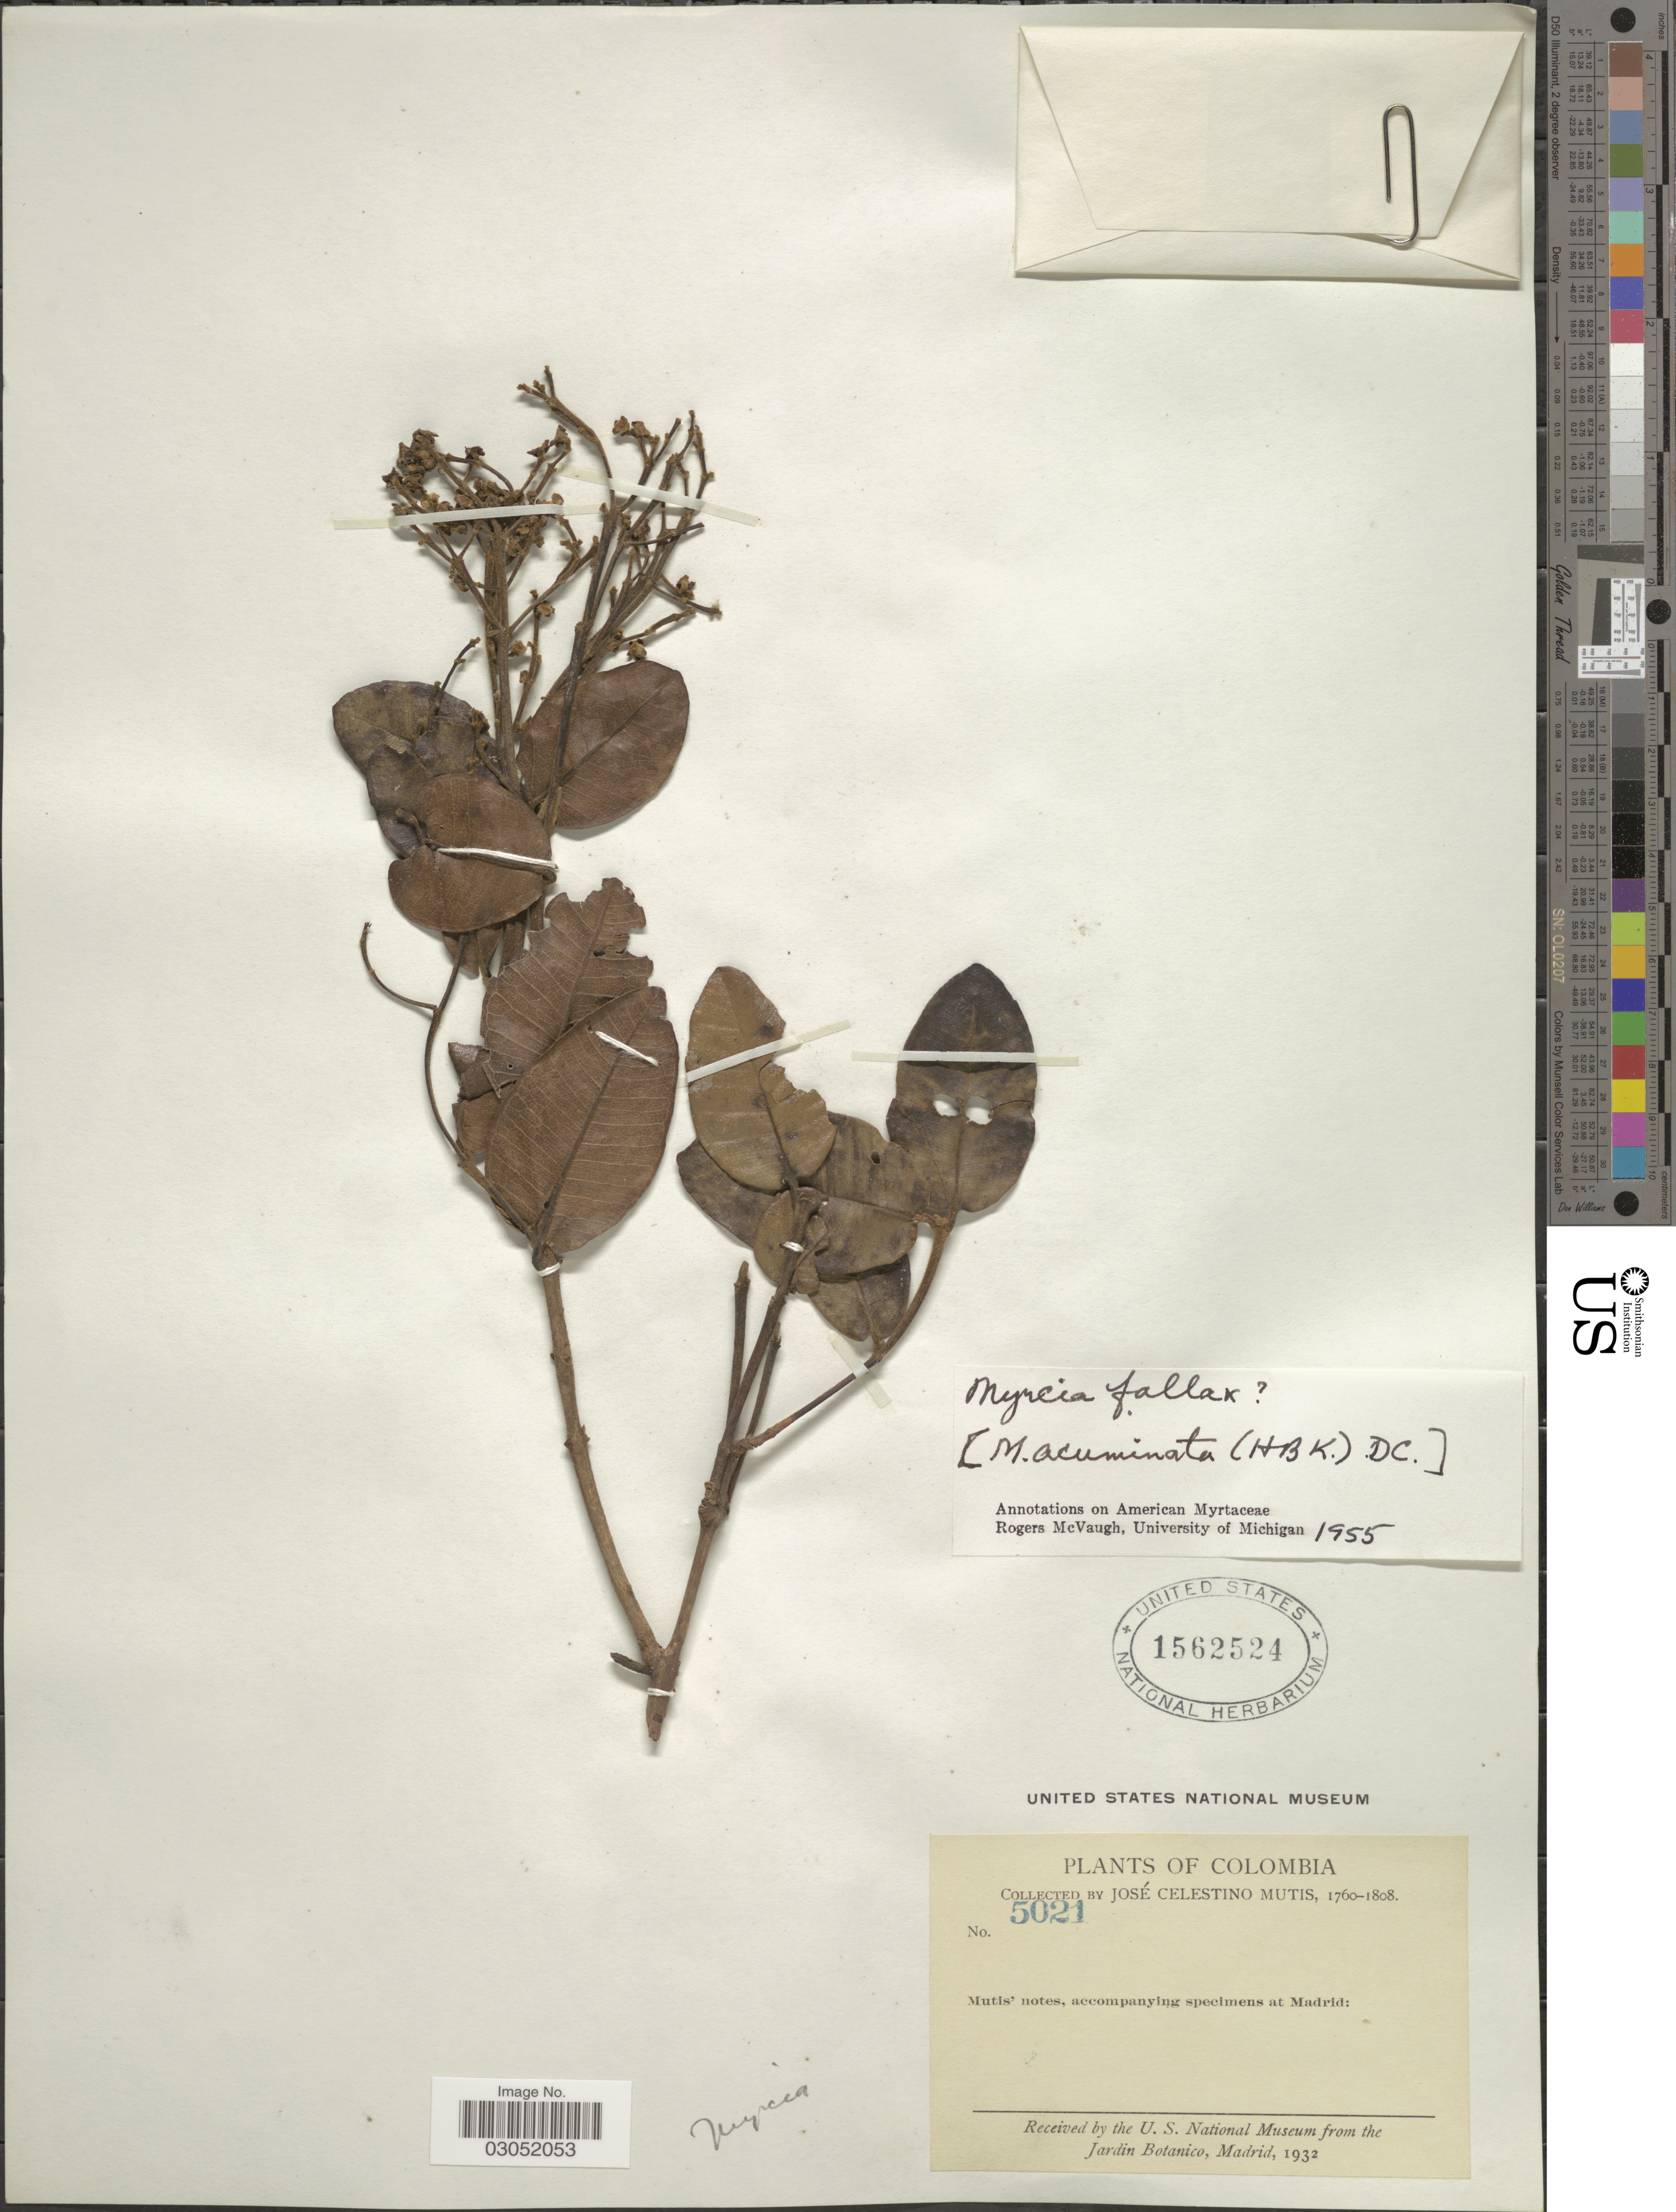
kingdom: Plantae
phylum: Tracheophyta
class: Magnoliopsida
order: Myrtales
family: Myrtaceae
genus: Myrcia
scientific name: Myrcia acuminata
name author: (Kunth) DC.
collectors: J. C. B. Mutis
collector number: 5021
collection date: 1760/1808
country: Colombia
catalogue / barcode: US 1562524